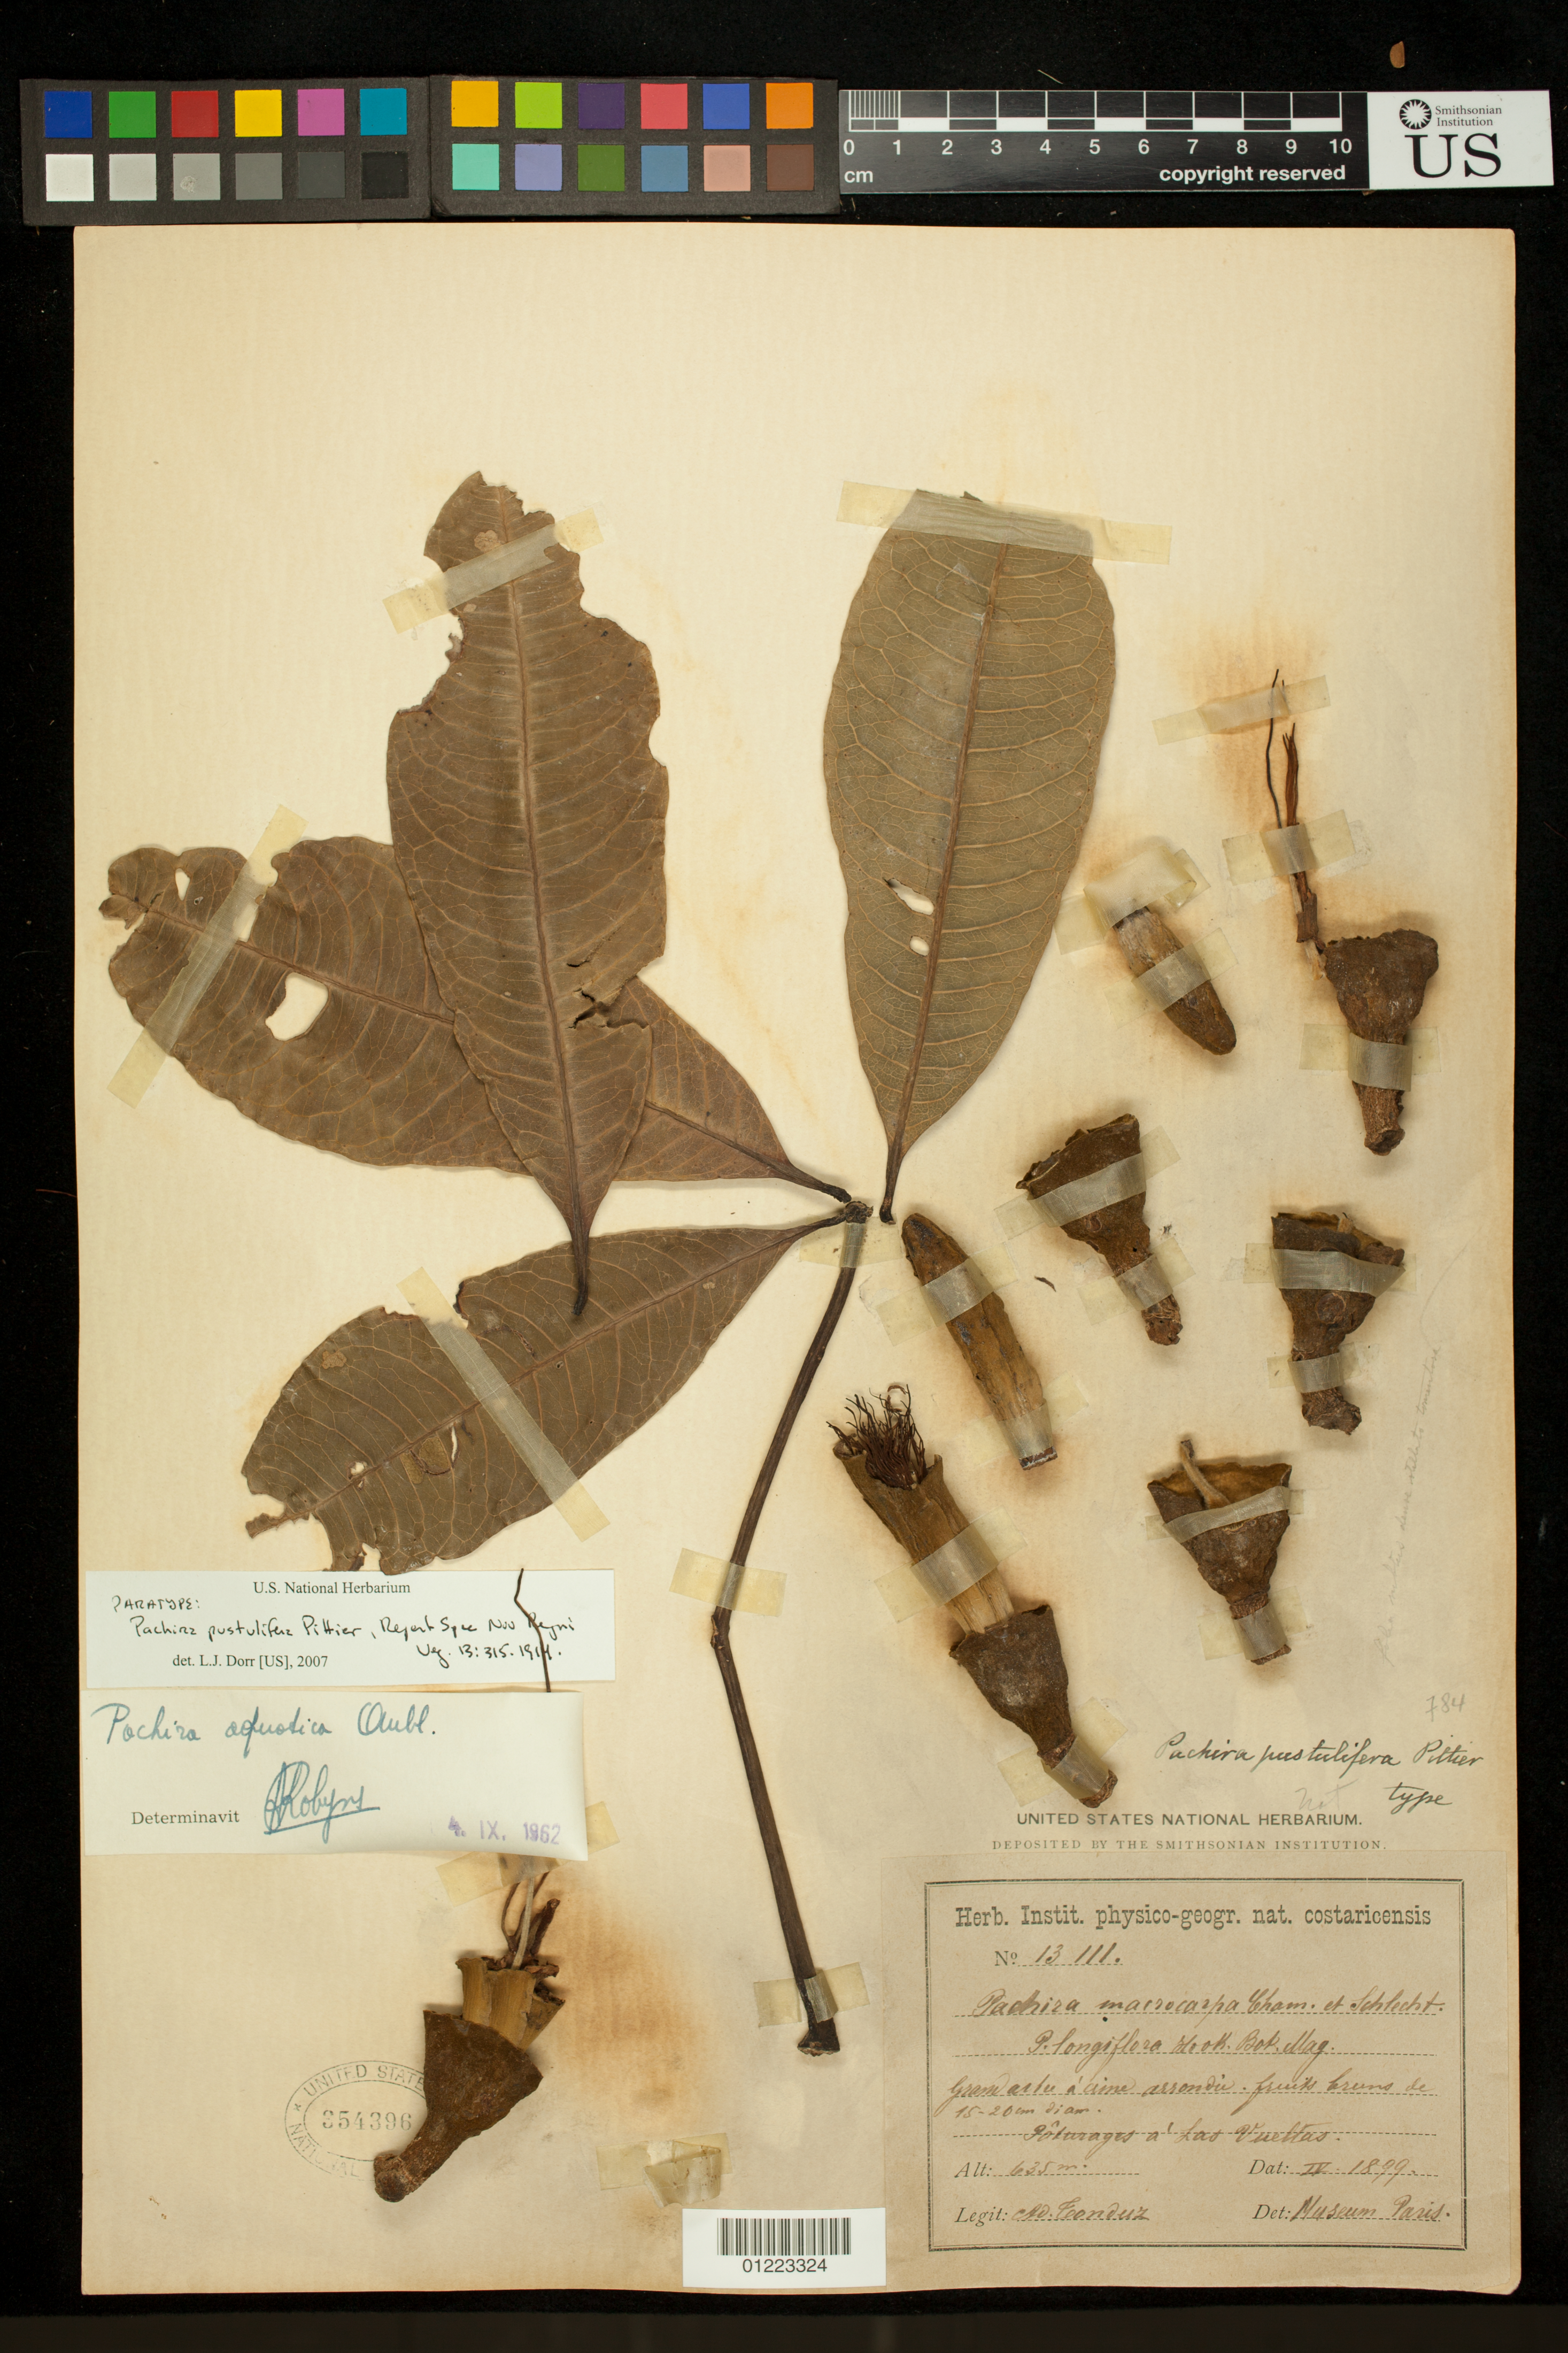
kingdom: Plantae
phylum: Tracheophyta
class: Magnoliopsida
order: Malvales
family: Malvaceae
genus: Pachira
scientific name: Pachira aquatica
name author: Aubl.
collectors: A. Tonduz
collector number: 13111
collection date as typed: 1899-04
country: Costa Rica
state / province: Puntarenas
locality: Paturages a Las Vueltas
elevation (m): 635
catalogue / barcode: US 354396